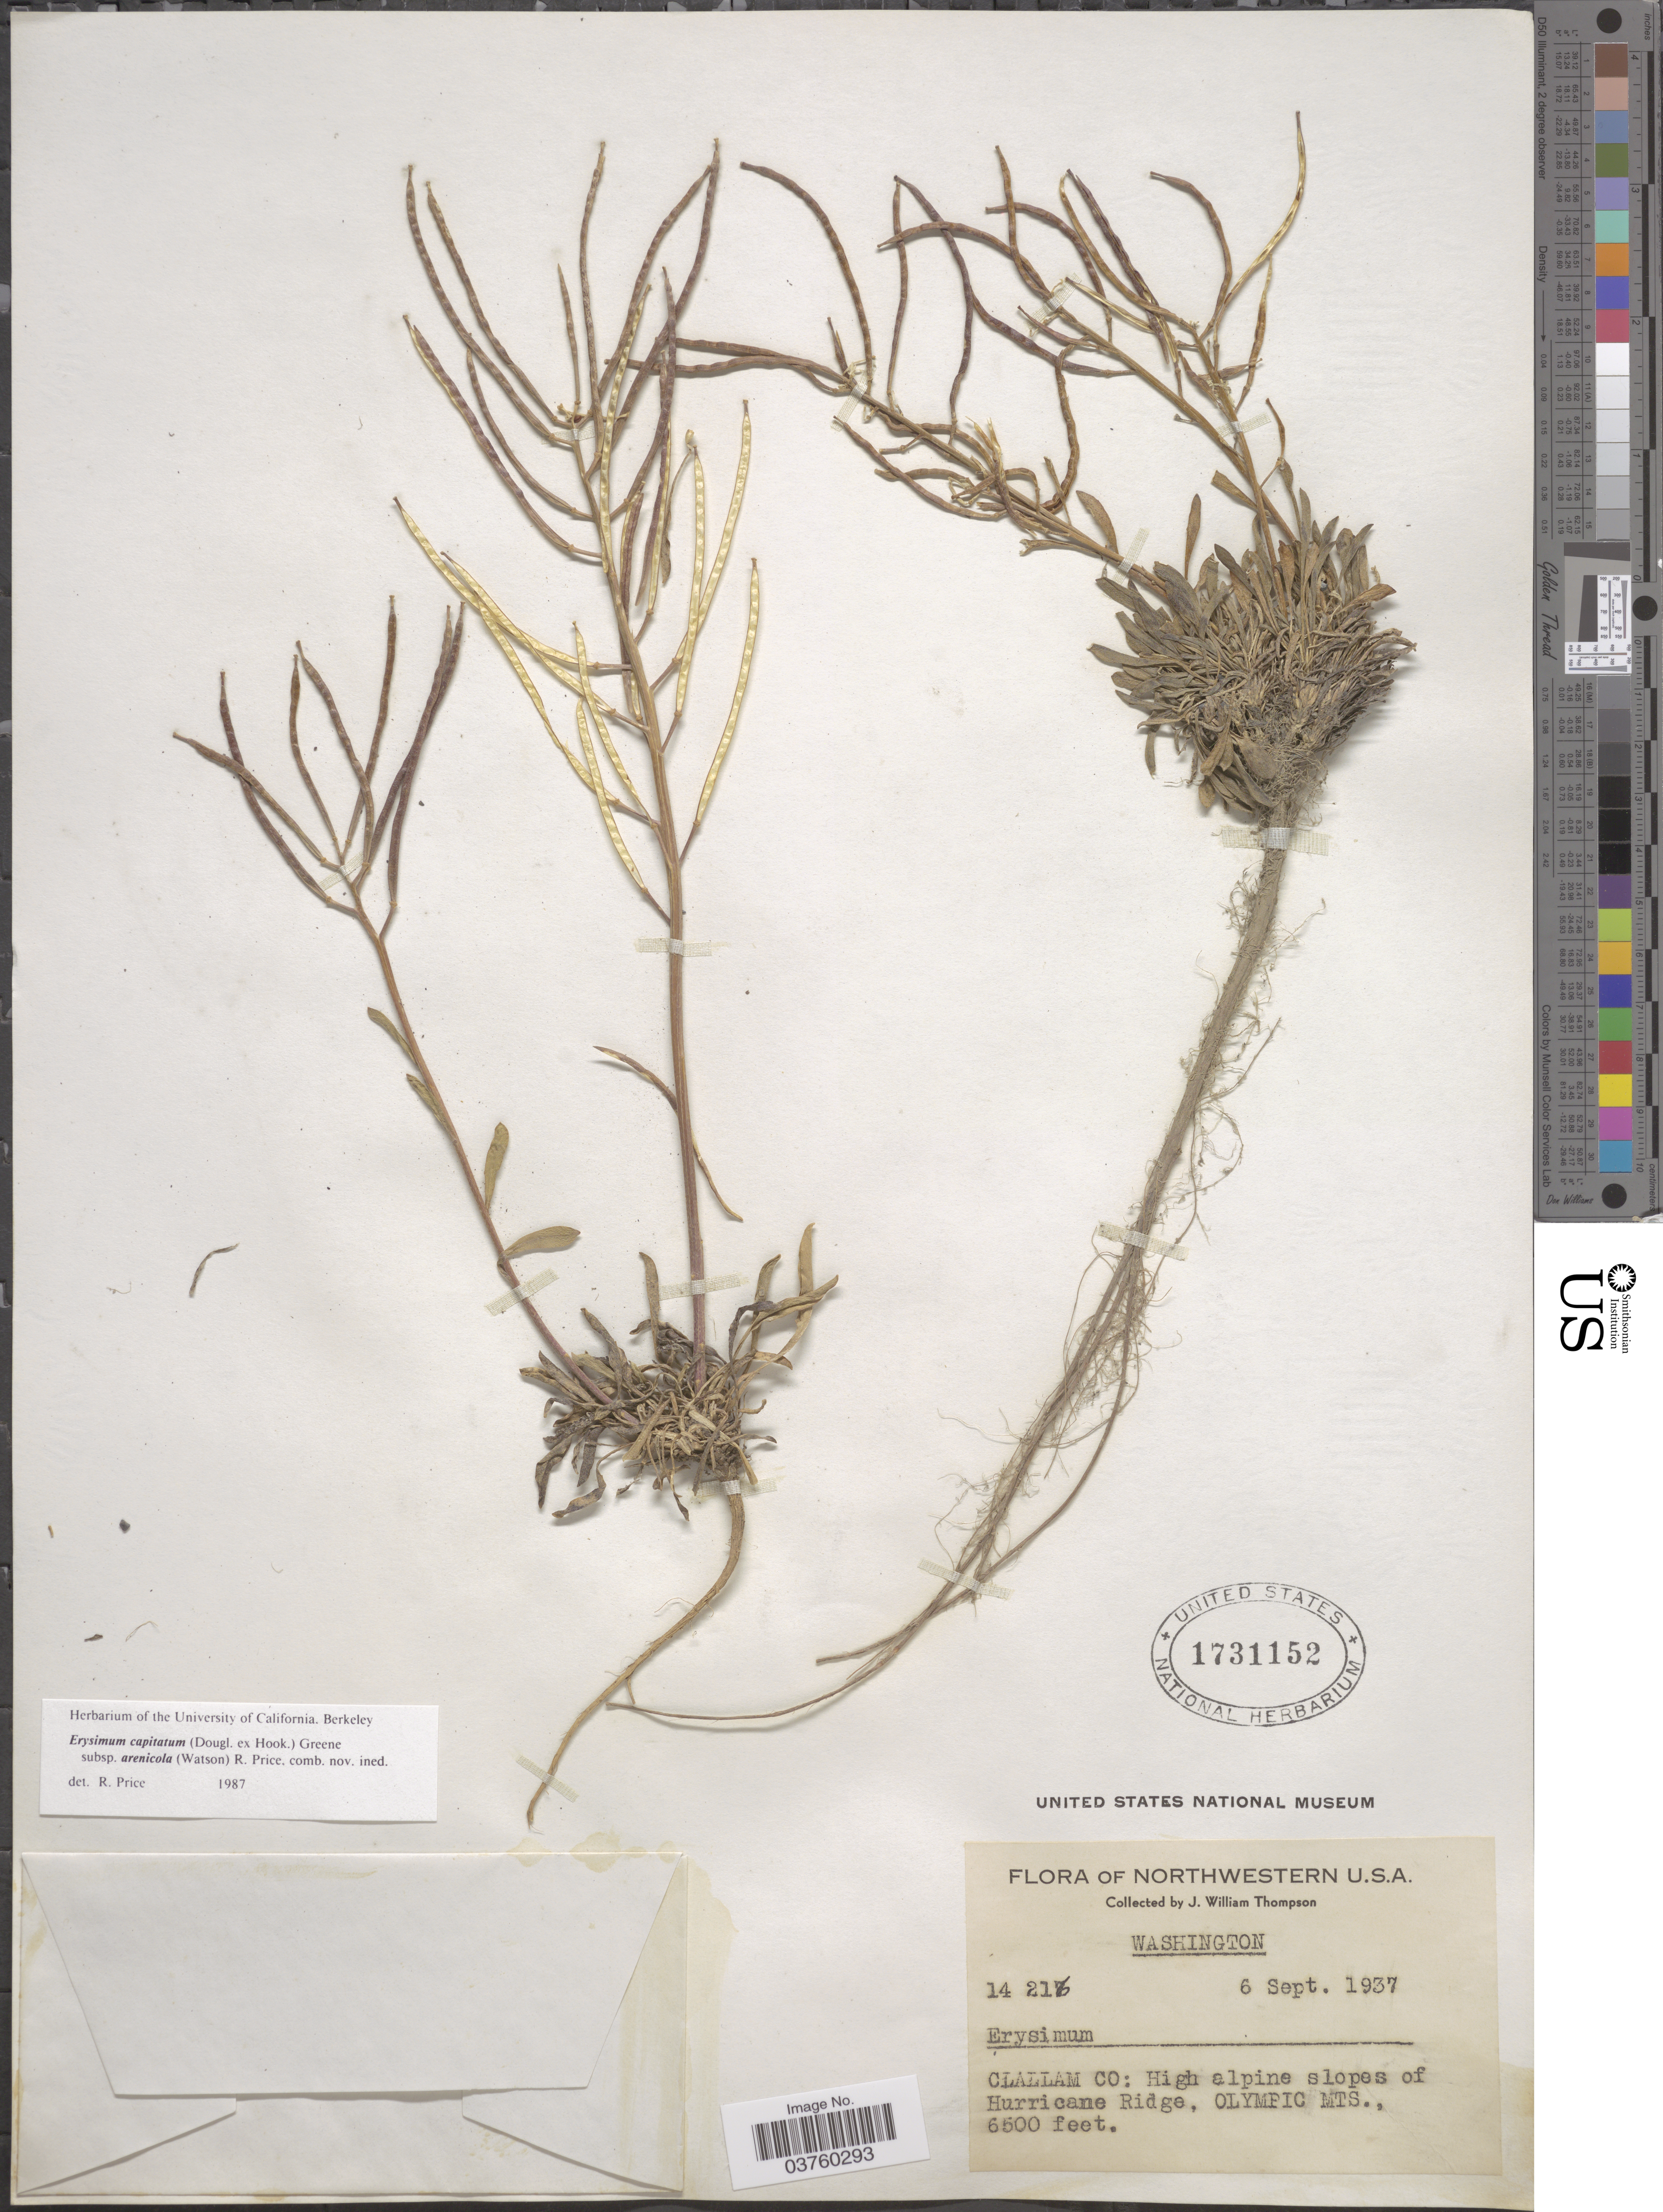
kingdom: Plantae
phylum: Tracheophyta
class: Magnoliopsida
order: Brassicales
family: Brassicaceae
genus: Erysimum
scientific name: Erysimum capitatum subsp. arenicola (S. Watson) R.A. Price, comb. nov. ined.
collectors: J. W. Thompson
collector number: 14216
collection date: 1937-09-06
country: United States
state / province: Washington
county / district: Clallam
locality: Northwestern U.S.A. Clallam Co: High alpine slopes of Hurricane Ridge, Olympic Mts.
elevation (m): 1981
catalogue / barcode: US 1731152